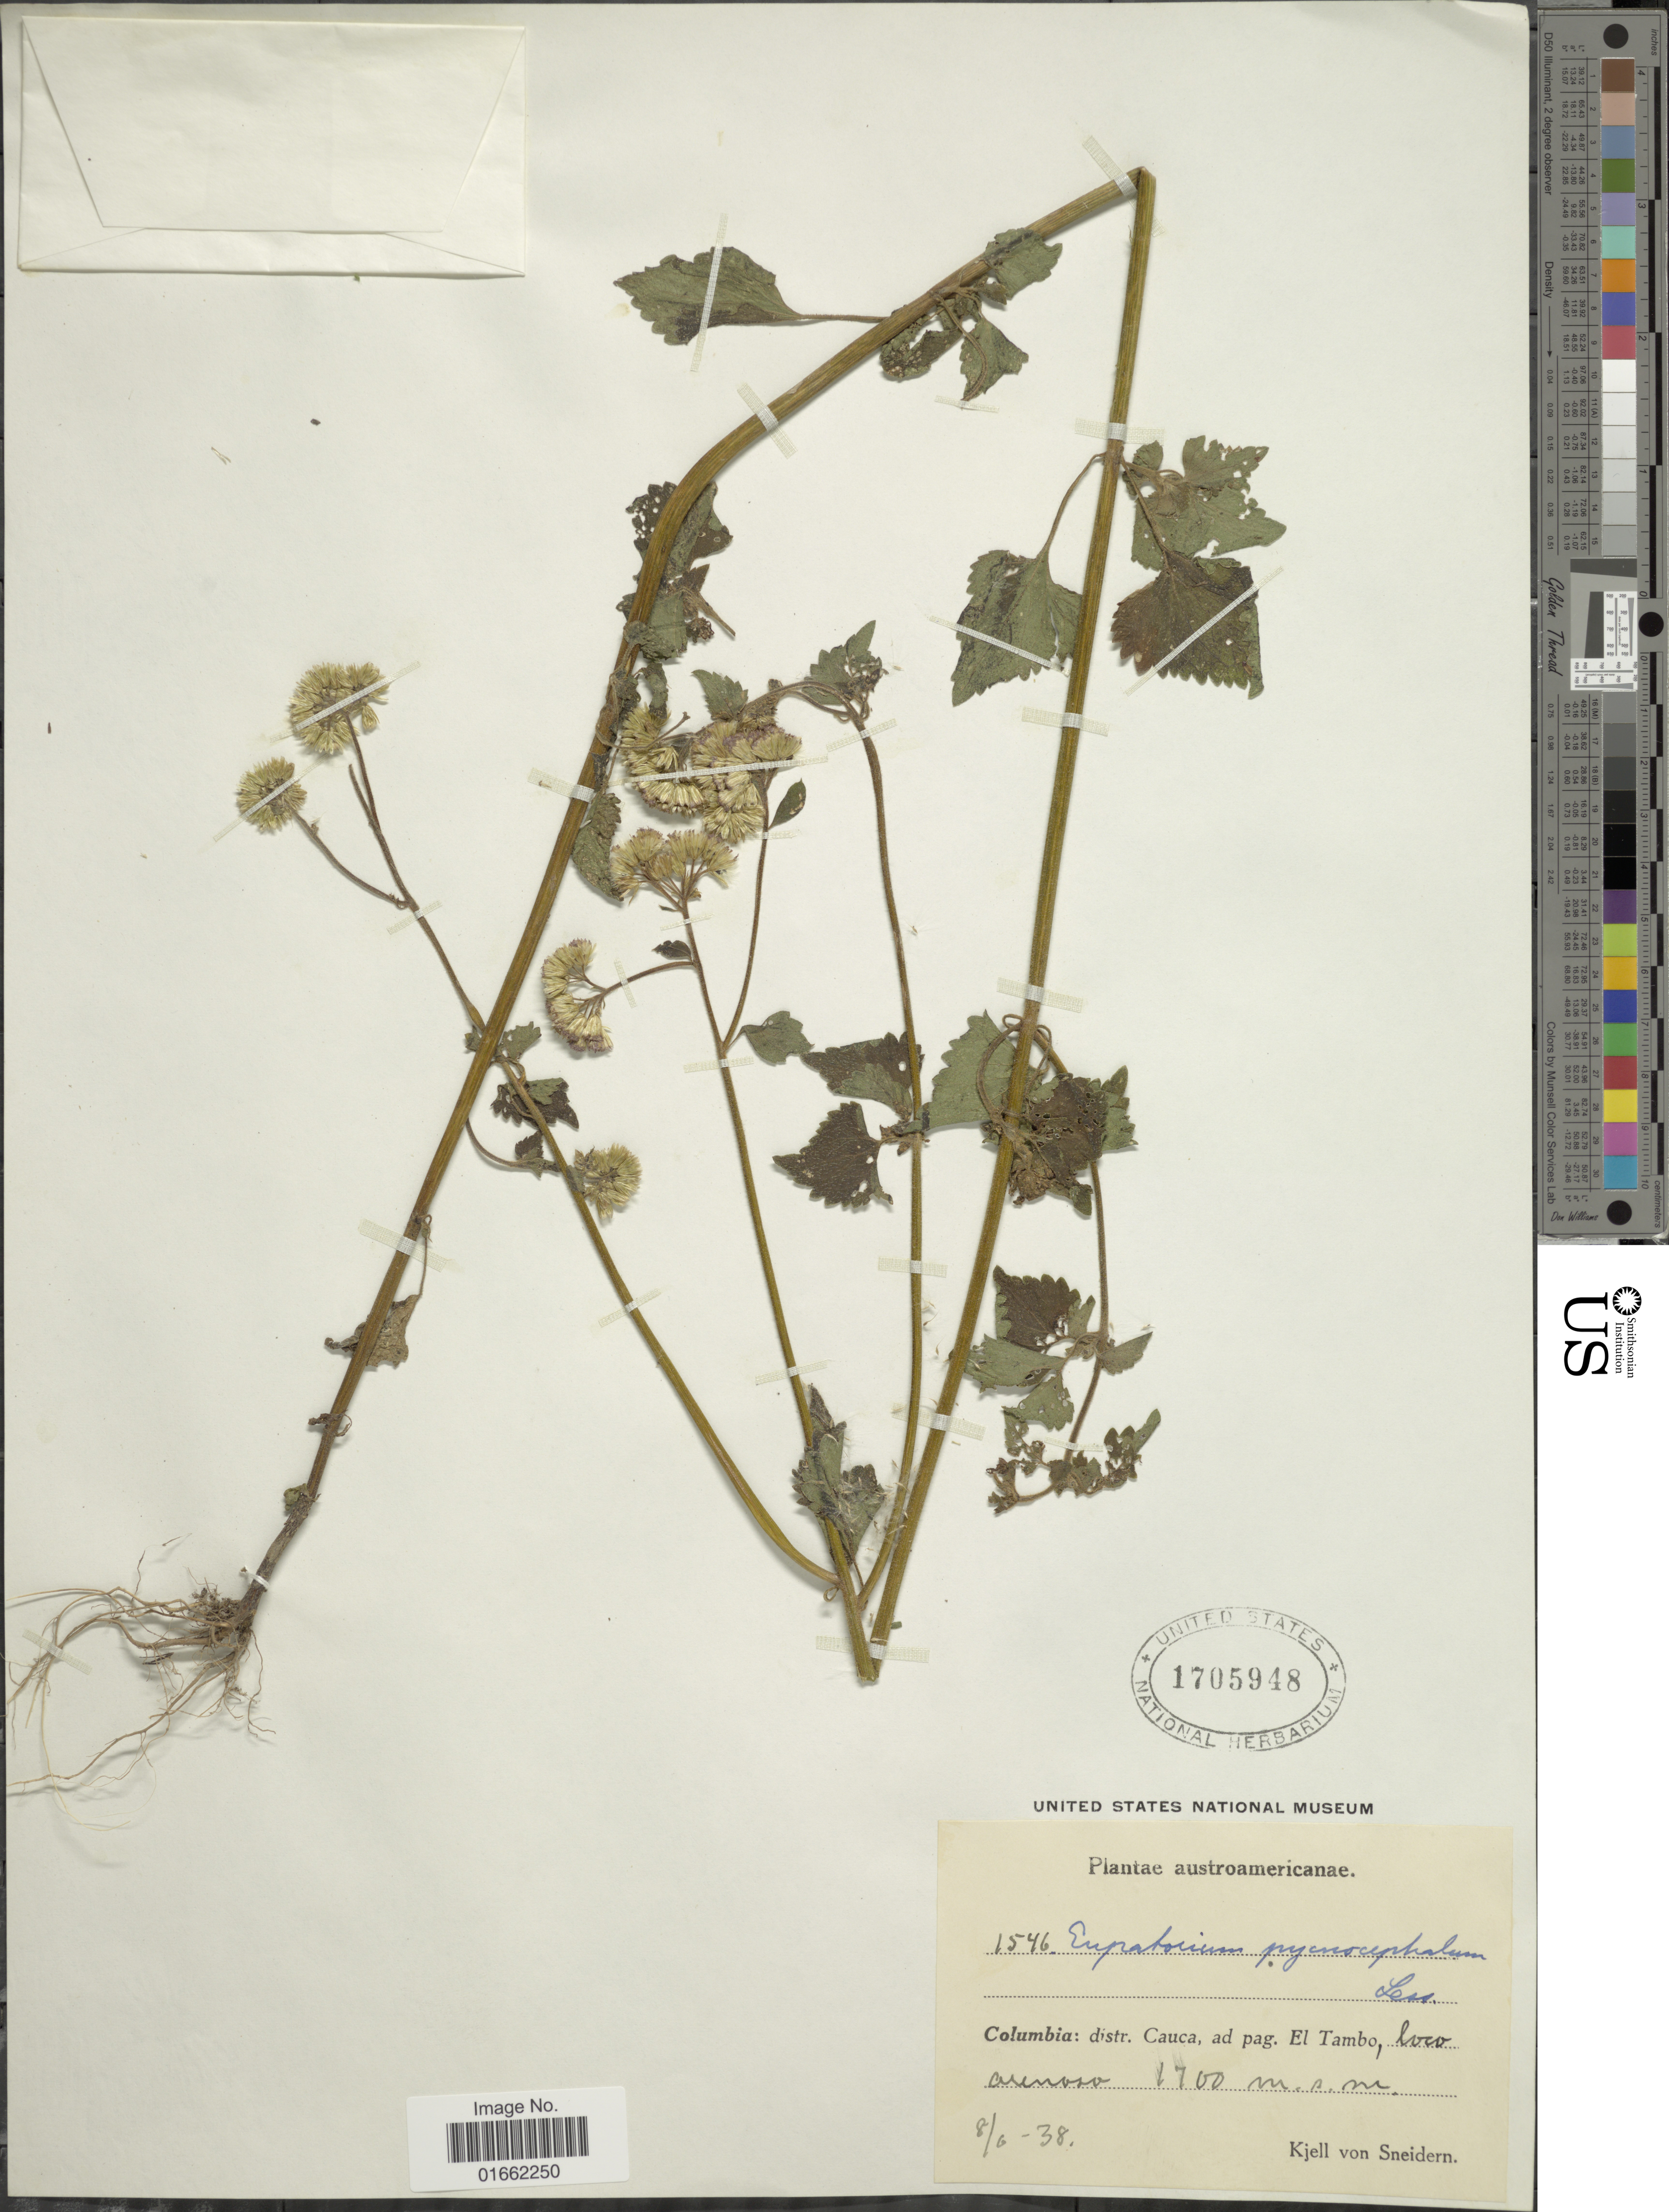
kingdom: Plantae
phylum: Tracheophyta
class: Magnoliopsida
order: Asterales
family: Asteraceae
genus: Fleischmannia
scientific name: Fleischmannia granatensis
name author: R.M. King & H. Rob.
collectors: K. von Sneidern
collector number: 1546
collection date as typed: Transcribed d/m/y: 8/6/38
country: Colombia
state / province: Cauca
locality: Columbia: distr. Cauca, ad pag. El Tambo, loco arenoso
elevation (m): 1700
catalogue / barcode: US 1705948